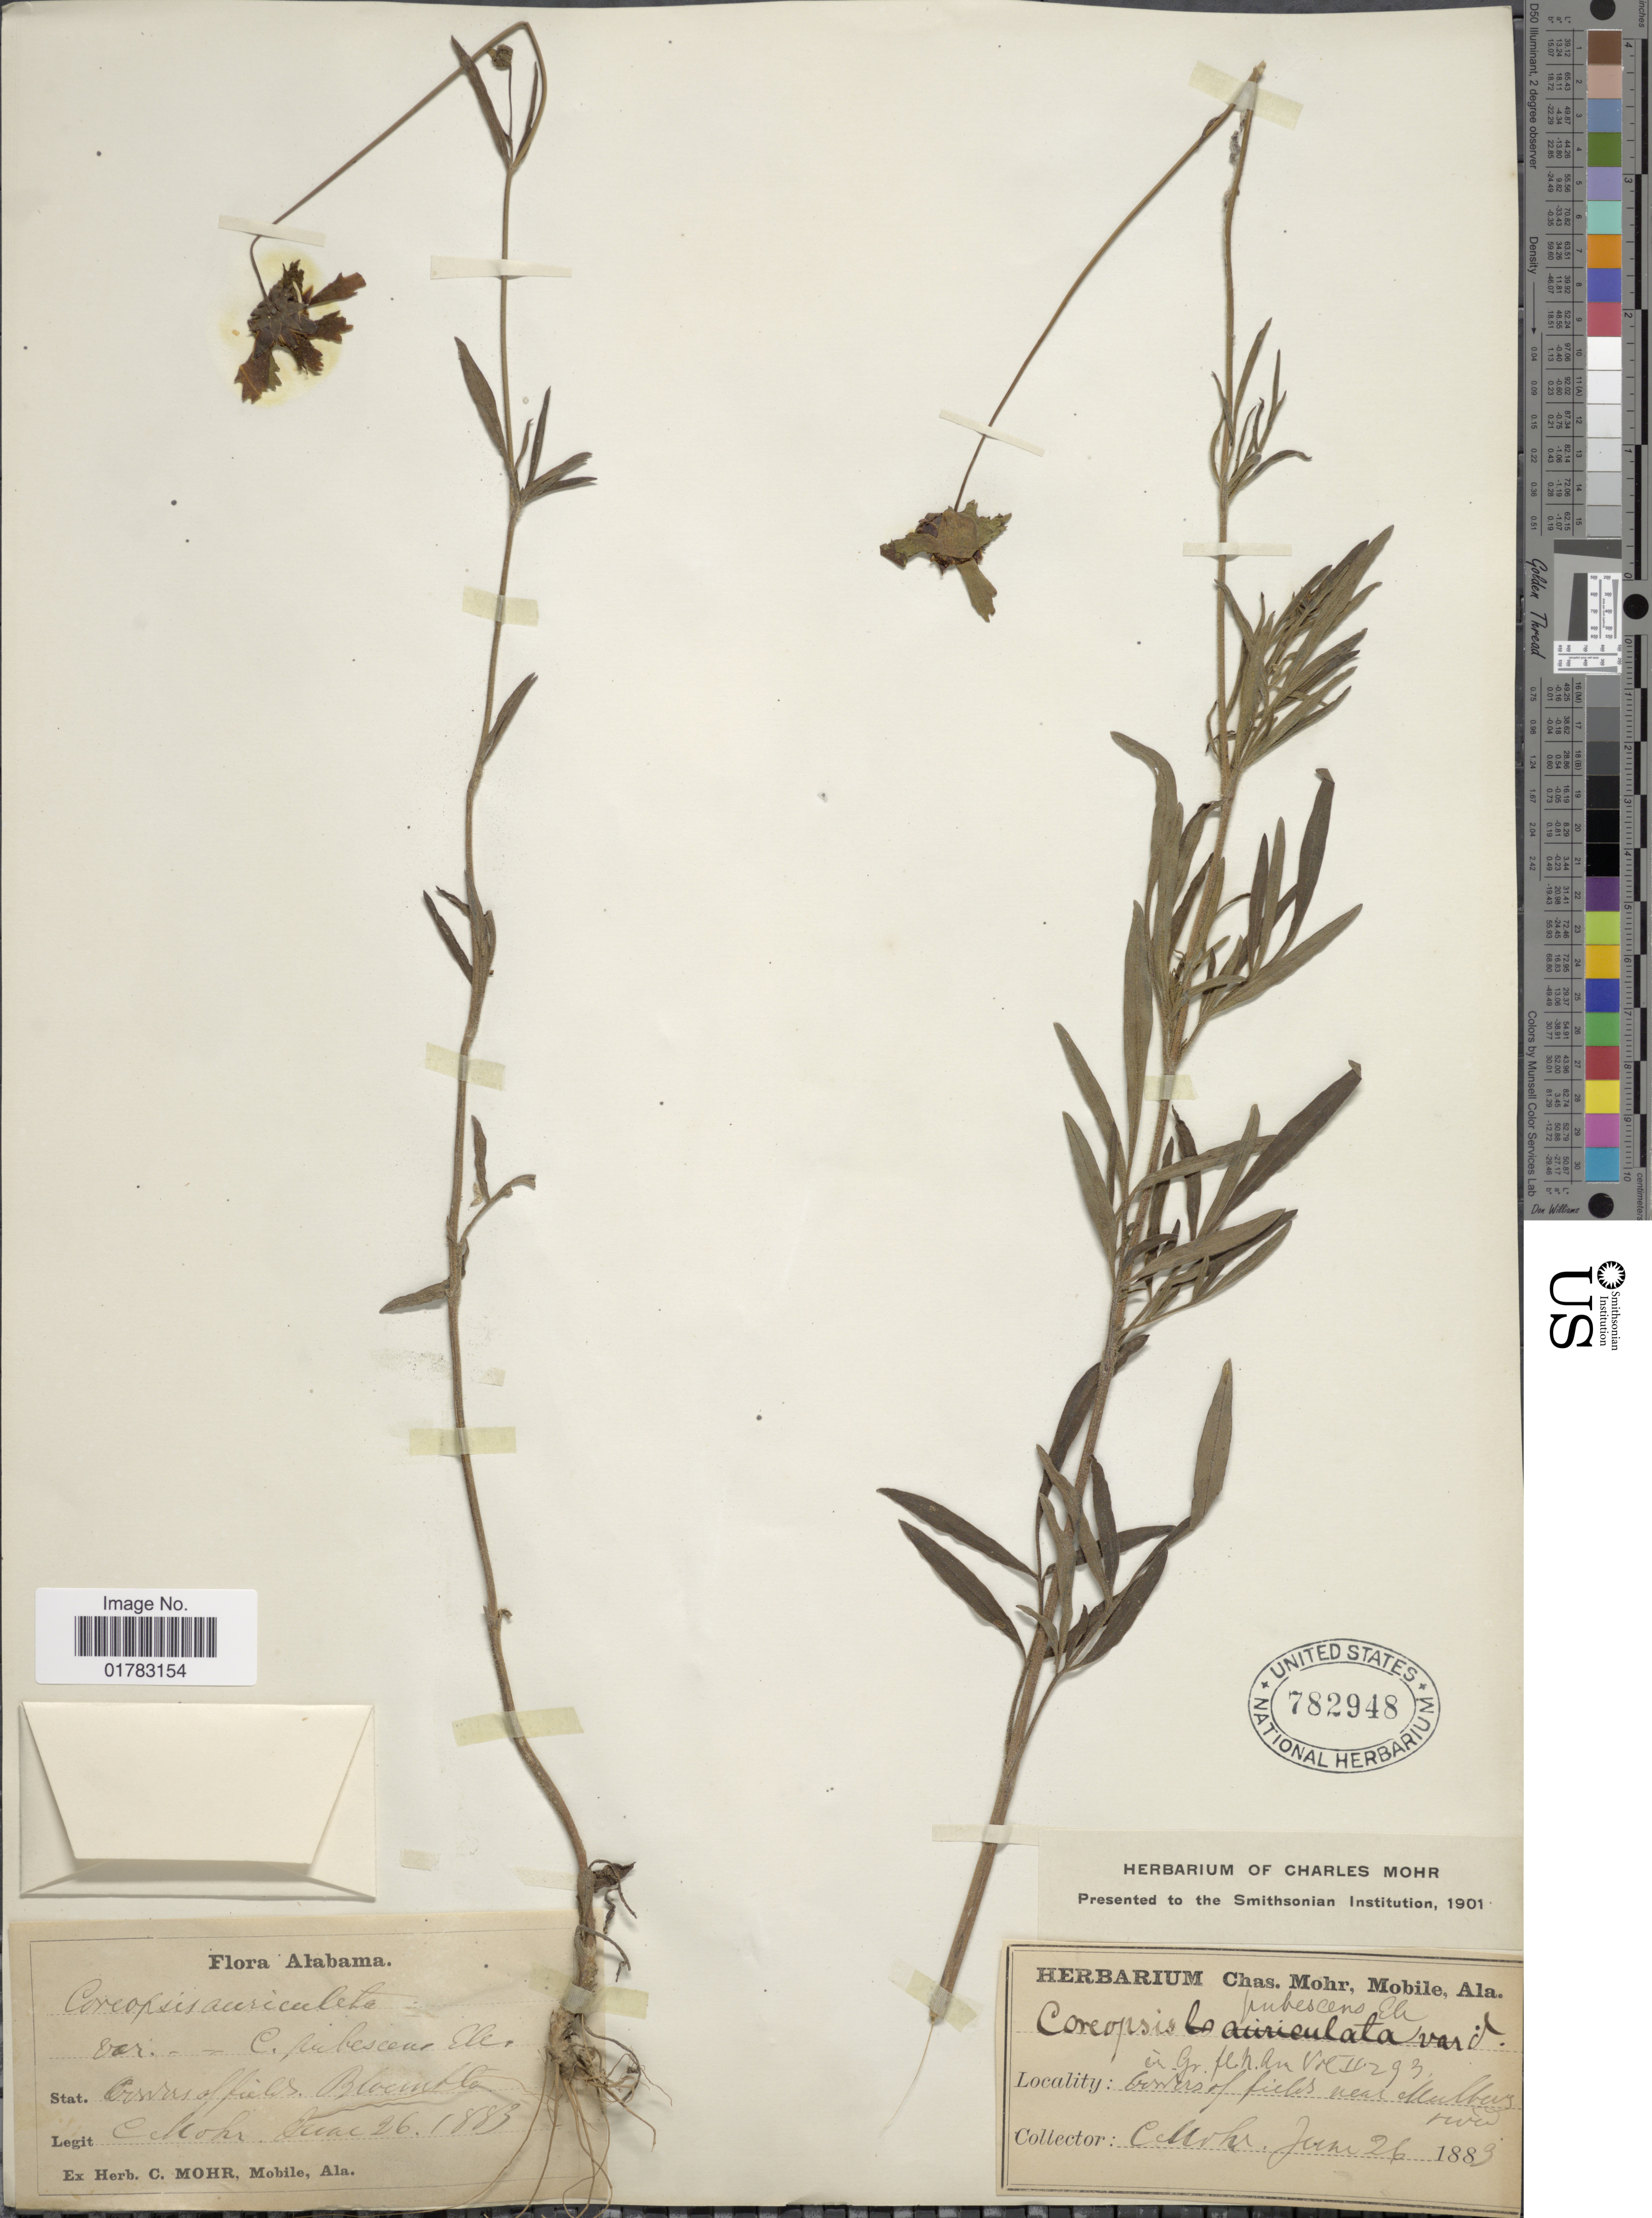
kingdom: Plantae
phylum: Tracheophyta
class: Magnoliopsida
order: Asterales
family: Asteraceae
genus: Coreopsis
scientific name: Coreopsis pubescens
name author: Elliott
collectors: C. T. Mohr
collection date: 1883-06-26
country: United States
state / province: Alabama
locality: Arsirs of field, Bloemb Co., near Mulberg river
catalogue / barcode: US 782948